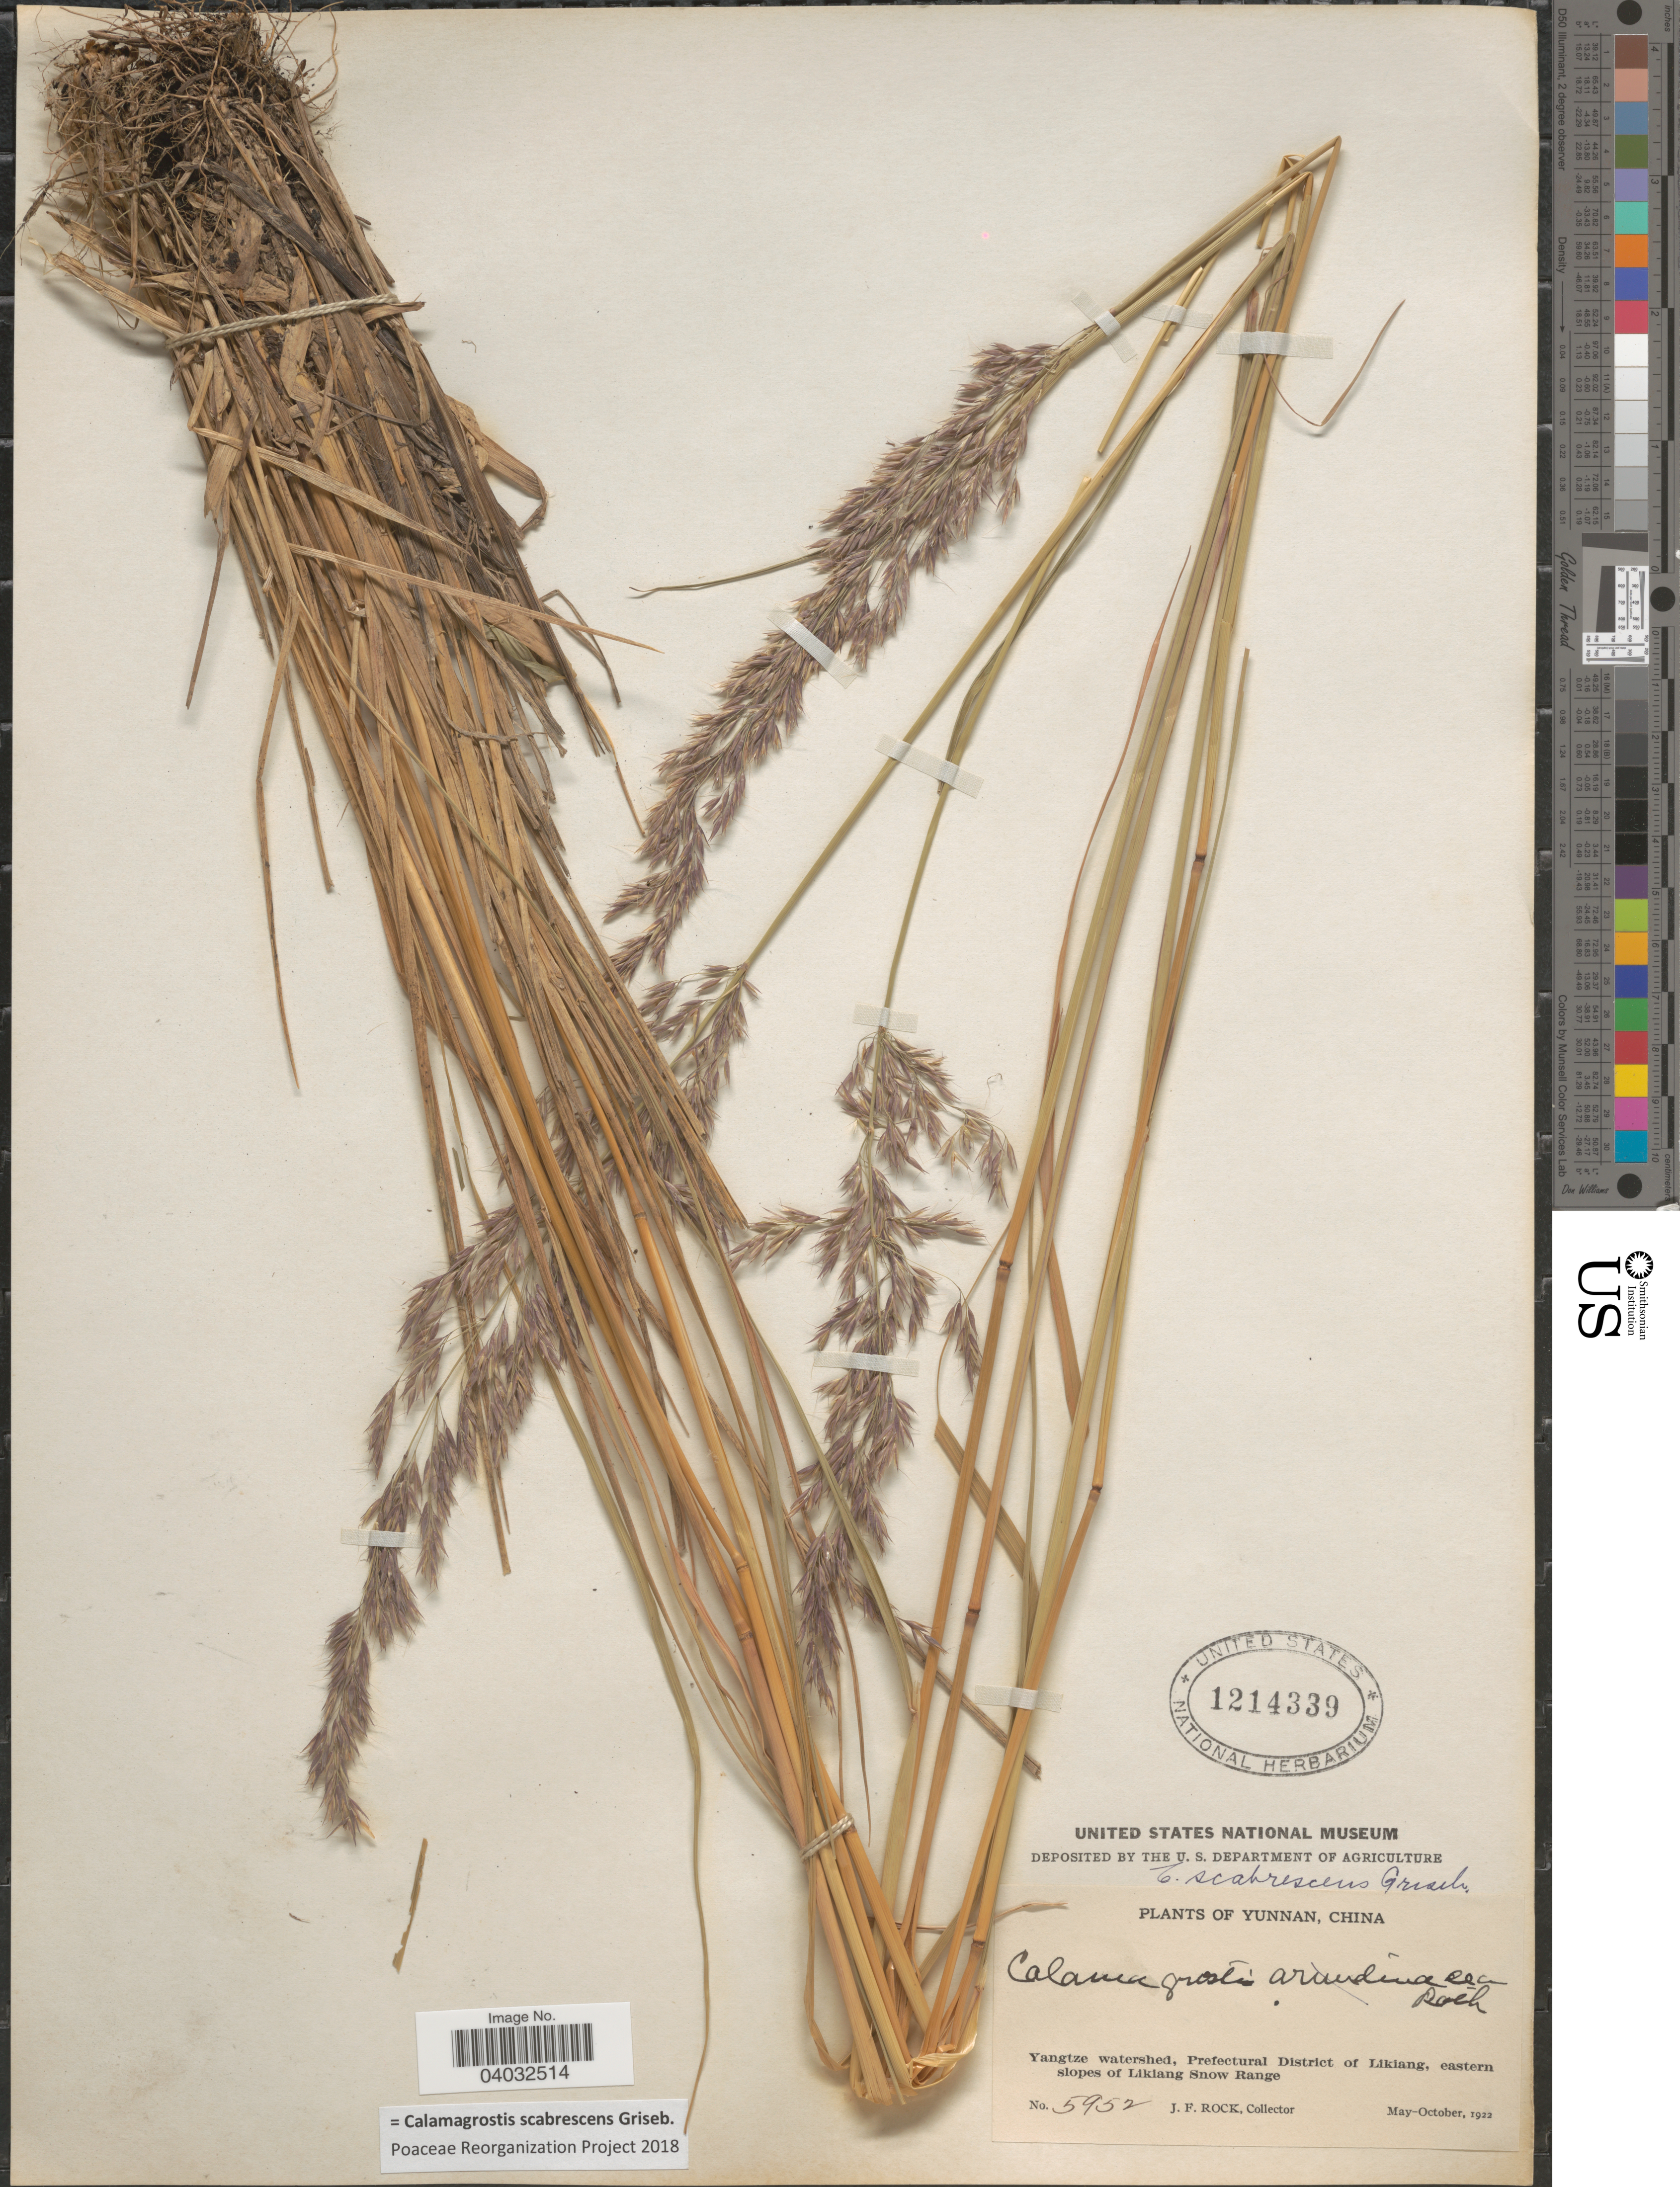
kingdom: Plantae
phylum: Tracheophyta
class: Liliopsida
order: Poales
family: Poaceae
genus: Calamagrostis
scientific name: Calamagrostis scabrescens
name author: Griseb.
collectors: J. Rock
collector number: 5952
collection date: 1922-05/1922-10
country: China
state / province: Yunnan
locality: Yangtze watershed, Prefectural District of Likiang, eastern slopes of Likiang Snow Range.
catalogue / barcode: US 1214339